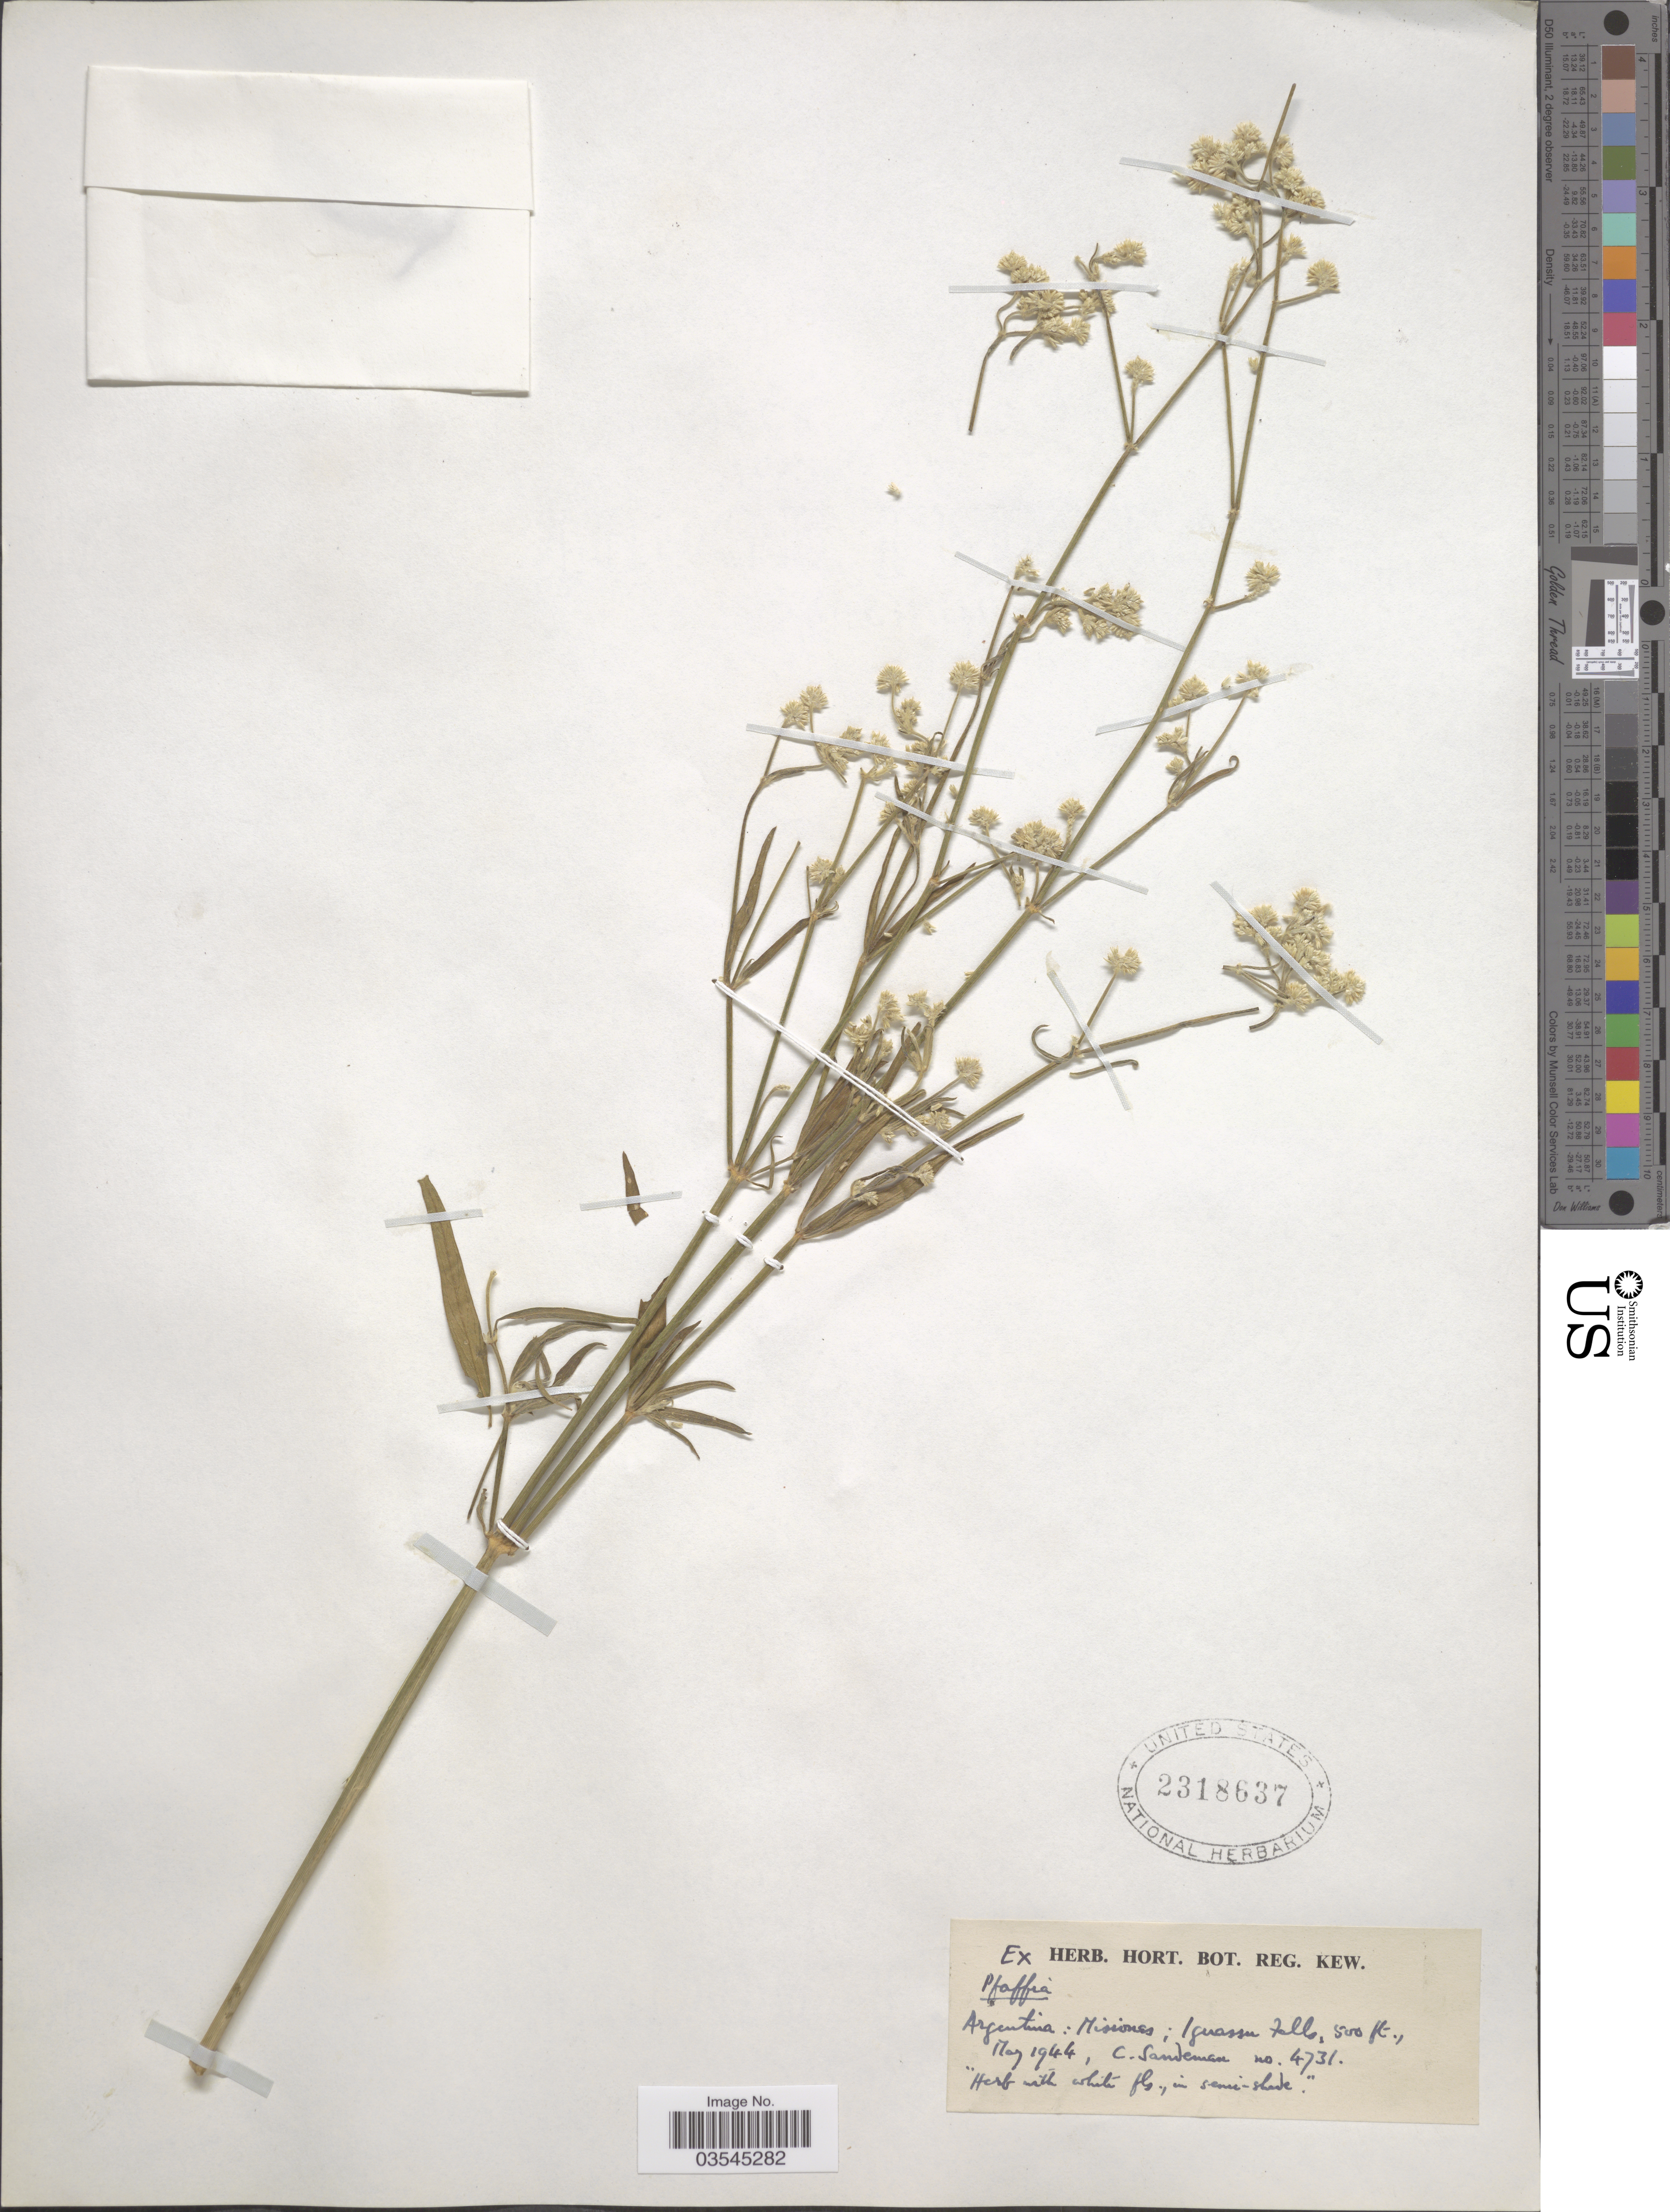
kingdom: Plantae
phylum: Tracheophyta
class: Magnoliopsida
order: Caryophyllales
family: Amaranthaceae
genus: Pfaffia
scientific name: Pfaffia glomerata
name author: (Spreng.) Pedersen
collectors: C. Sandeman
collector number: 4731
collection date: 1944-05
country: Argentina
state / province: Misiones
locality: Iguassu Falls.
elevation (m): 152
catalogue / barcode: US 2318637